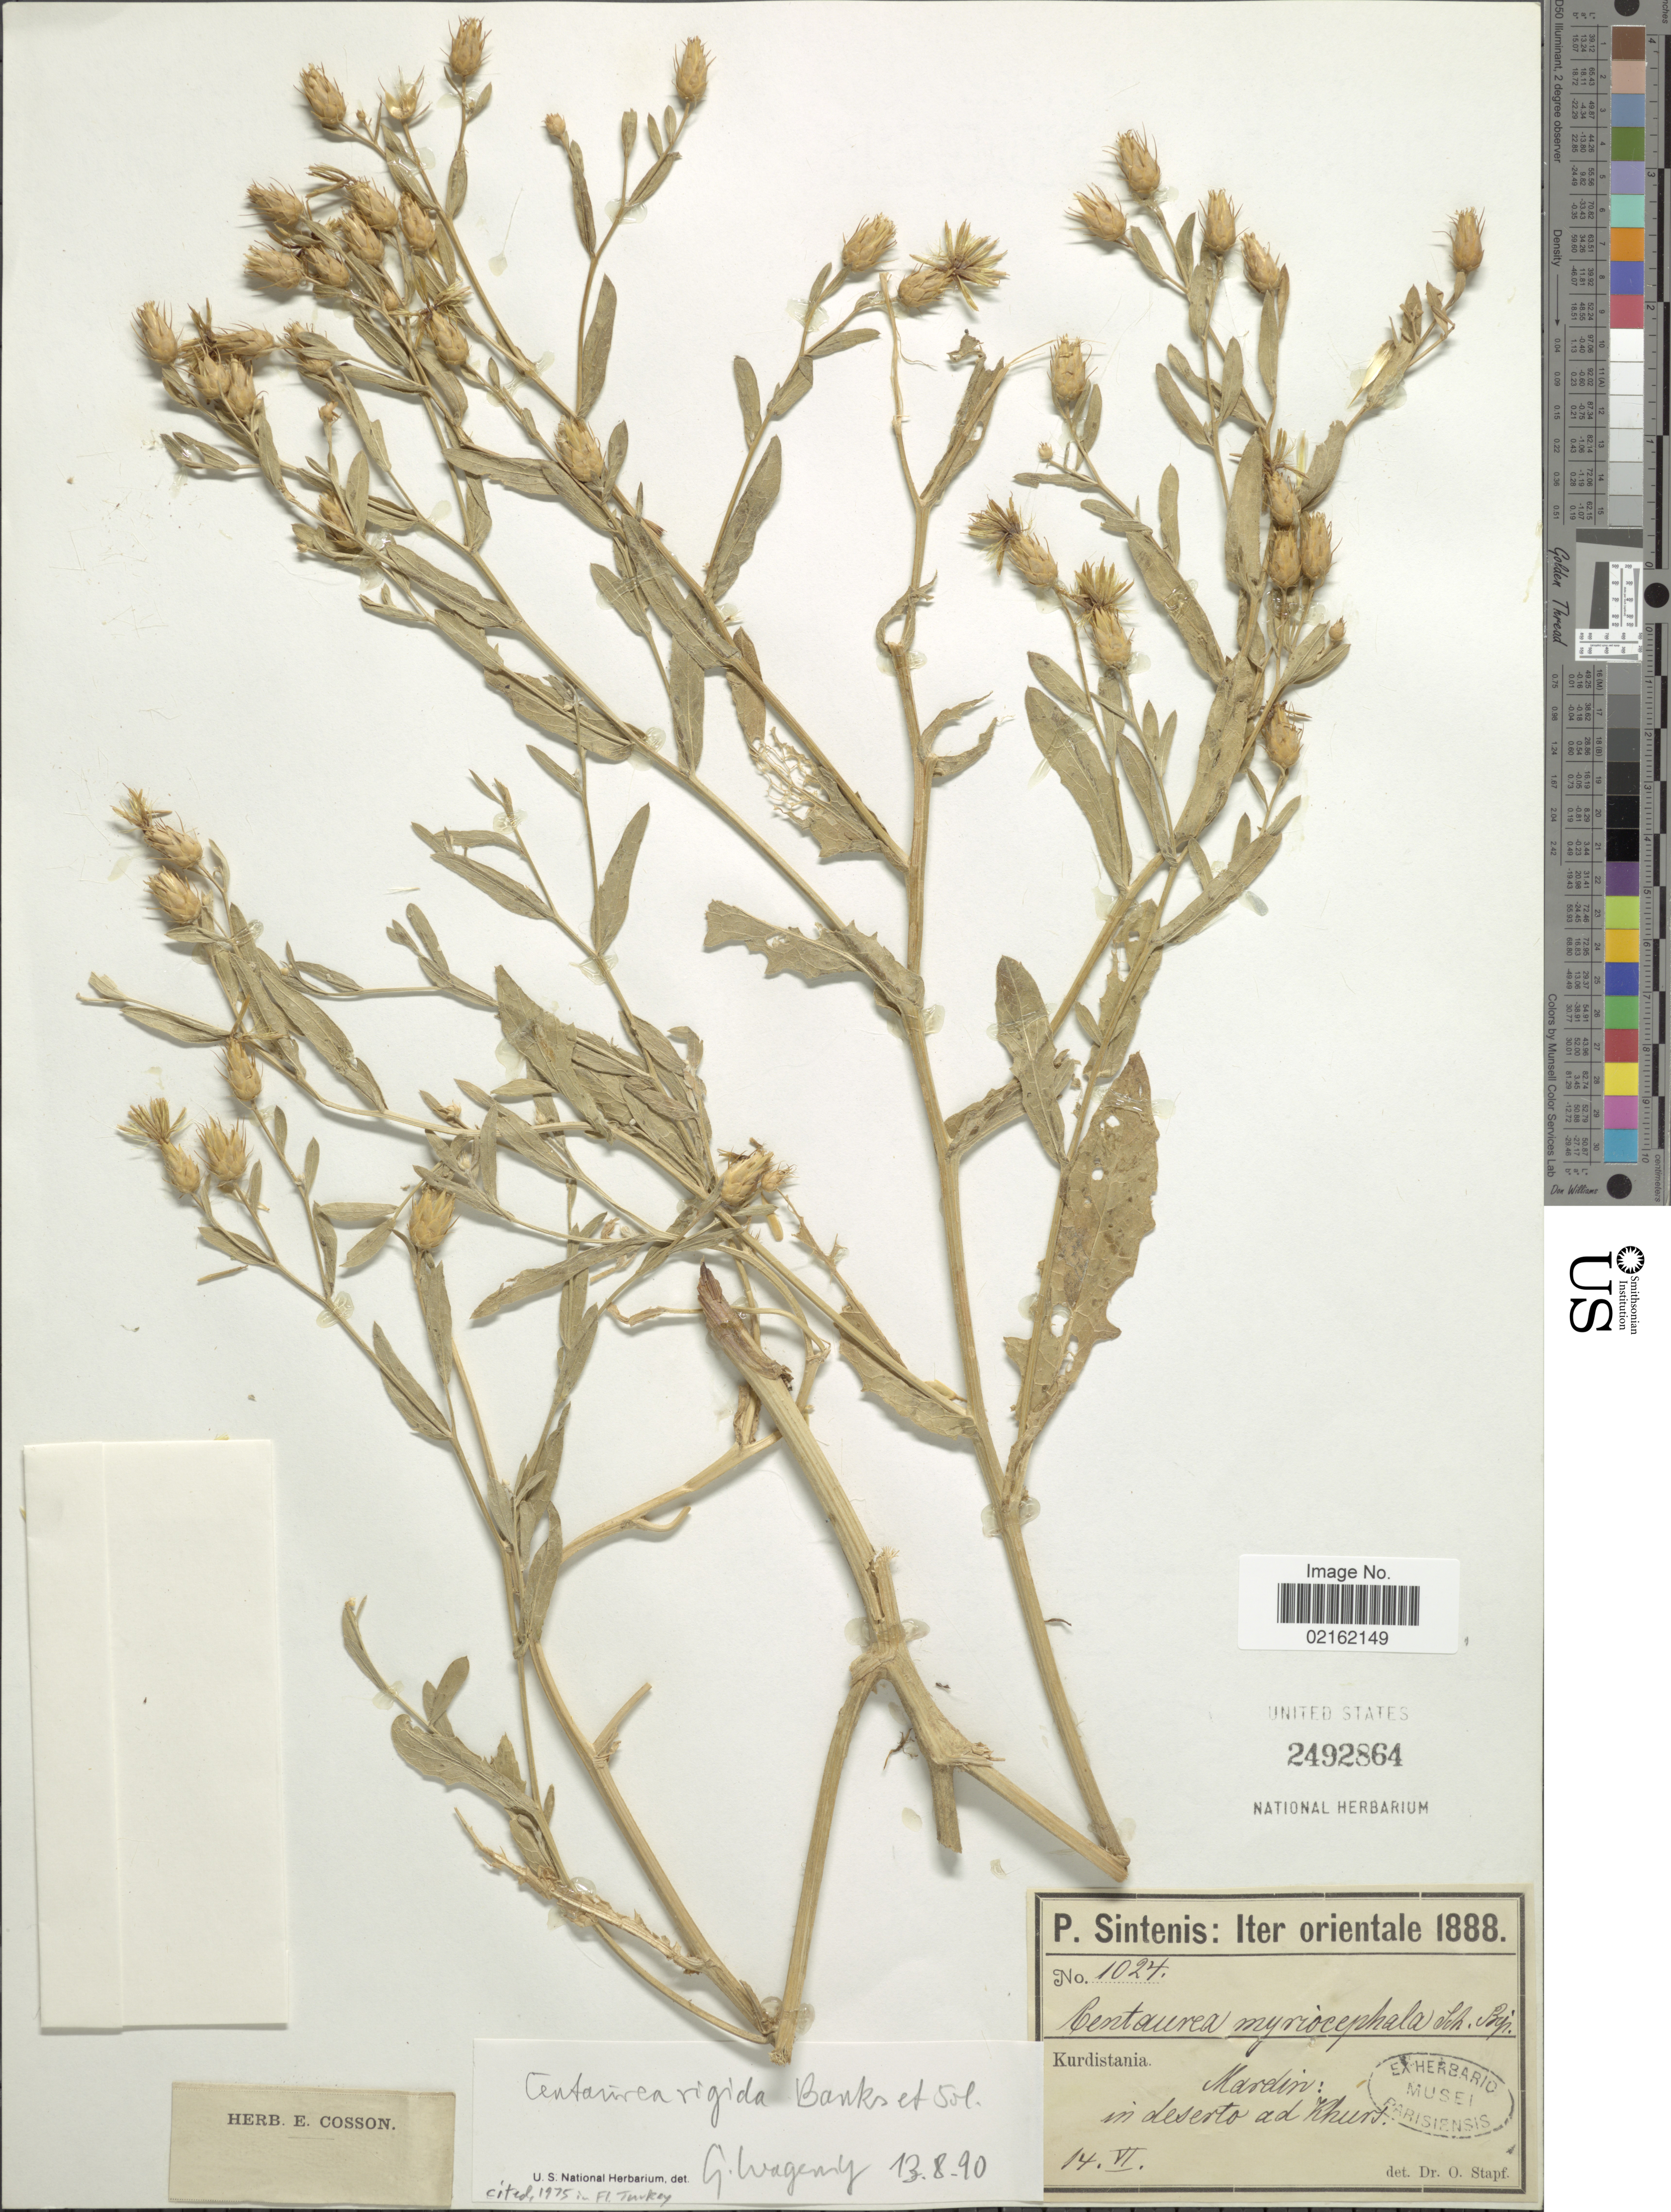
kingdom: Plantae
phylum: Tracheophyta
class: Magnoliopsida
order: Asterales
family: Asteraceae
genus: Centaurea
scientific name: Centaurea rigida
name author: Banks & Sol.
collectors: P. Sintenis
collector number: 1024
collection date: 1888-06-14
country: Turkey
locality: Iter Orientale, Kursdistania, Mardin: in deserto ad Khurs.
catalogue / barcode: US 2492864